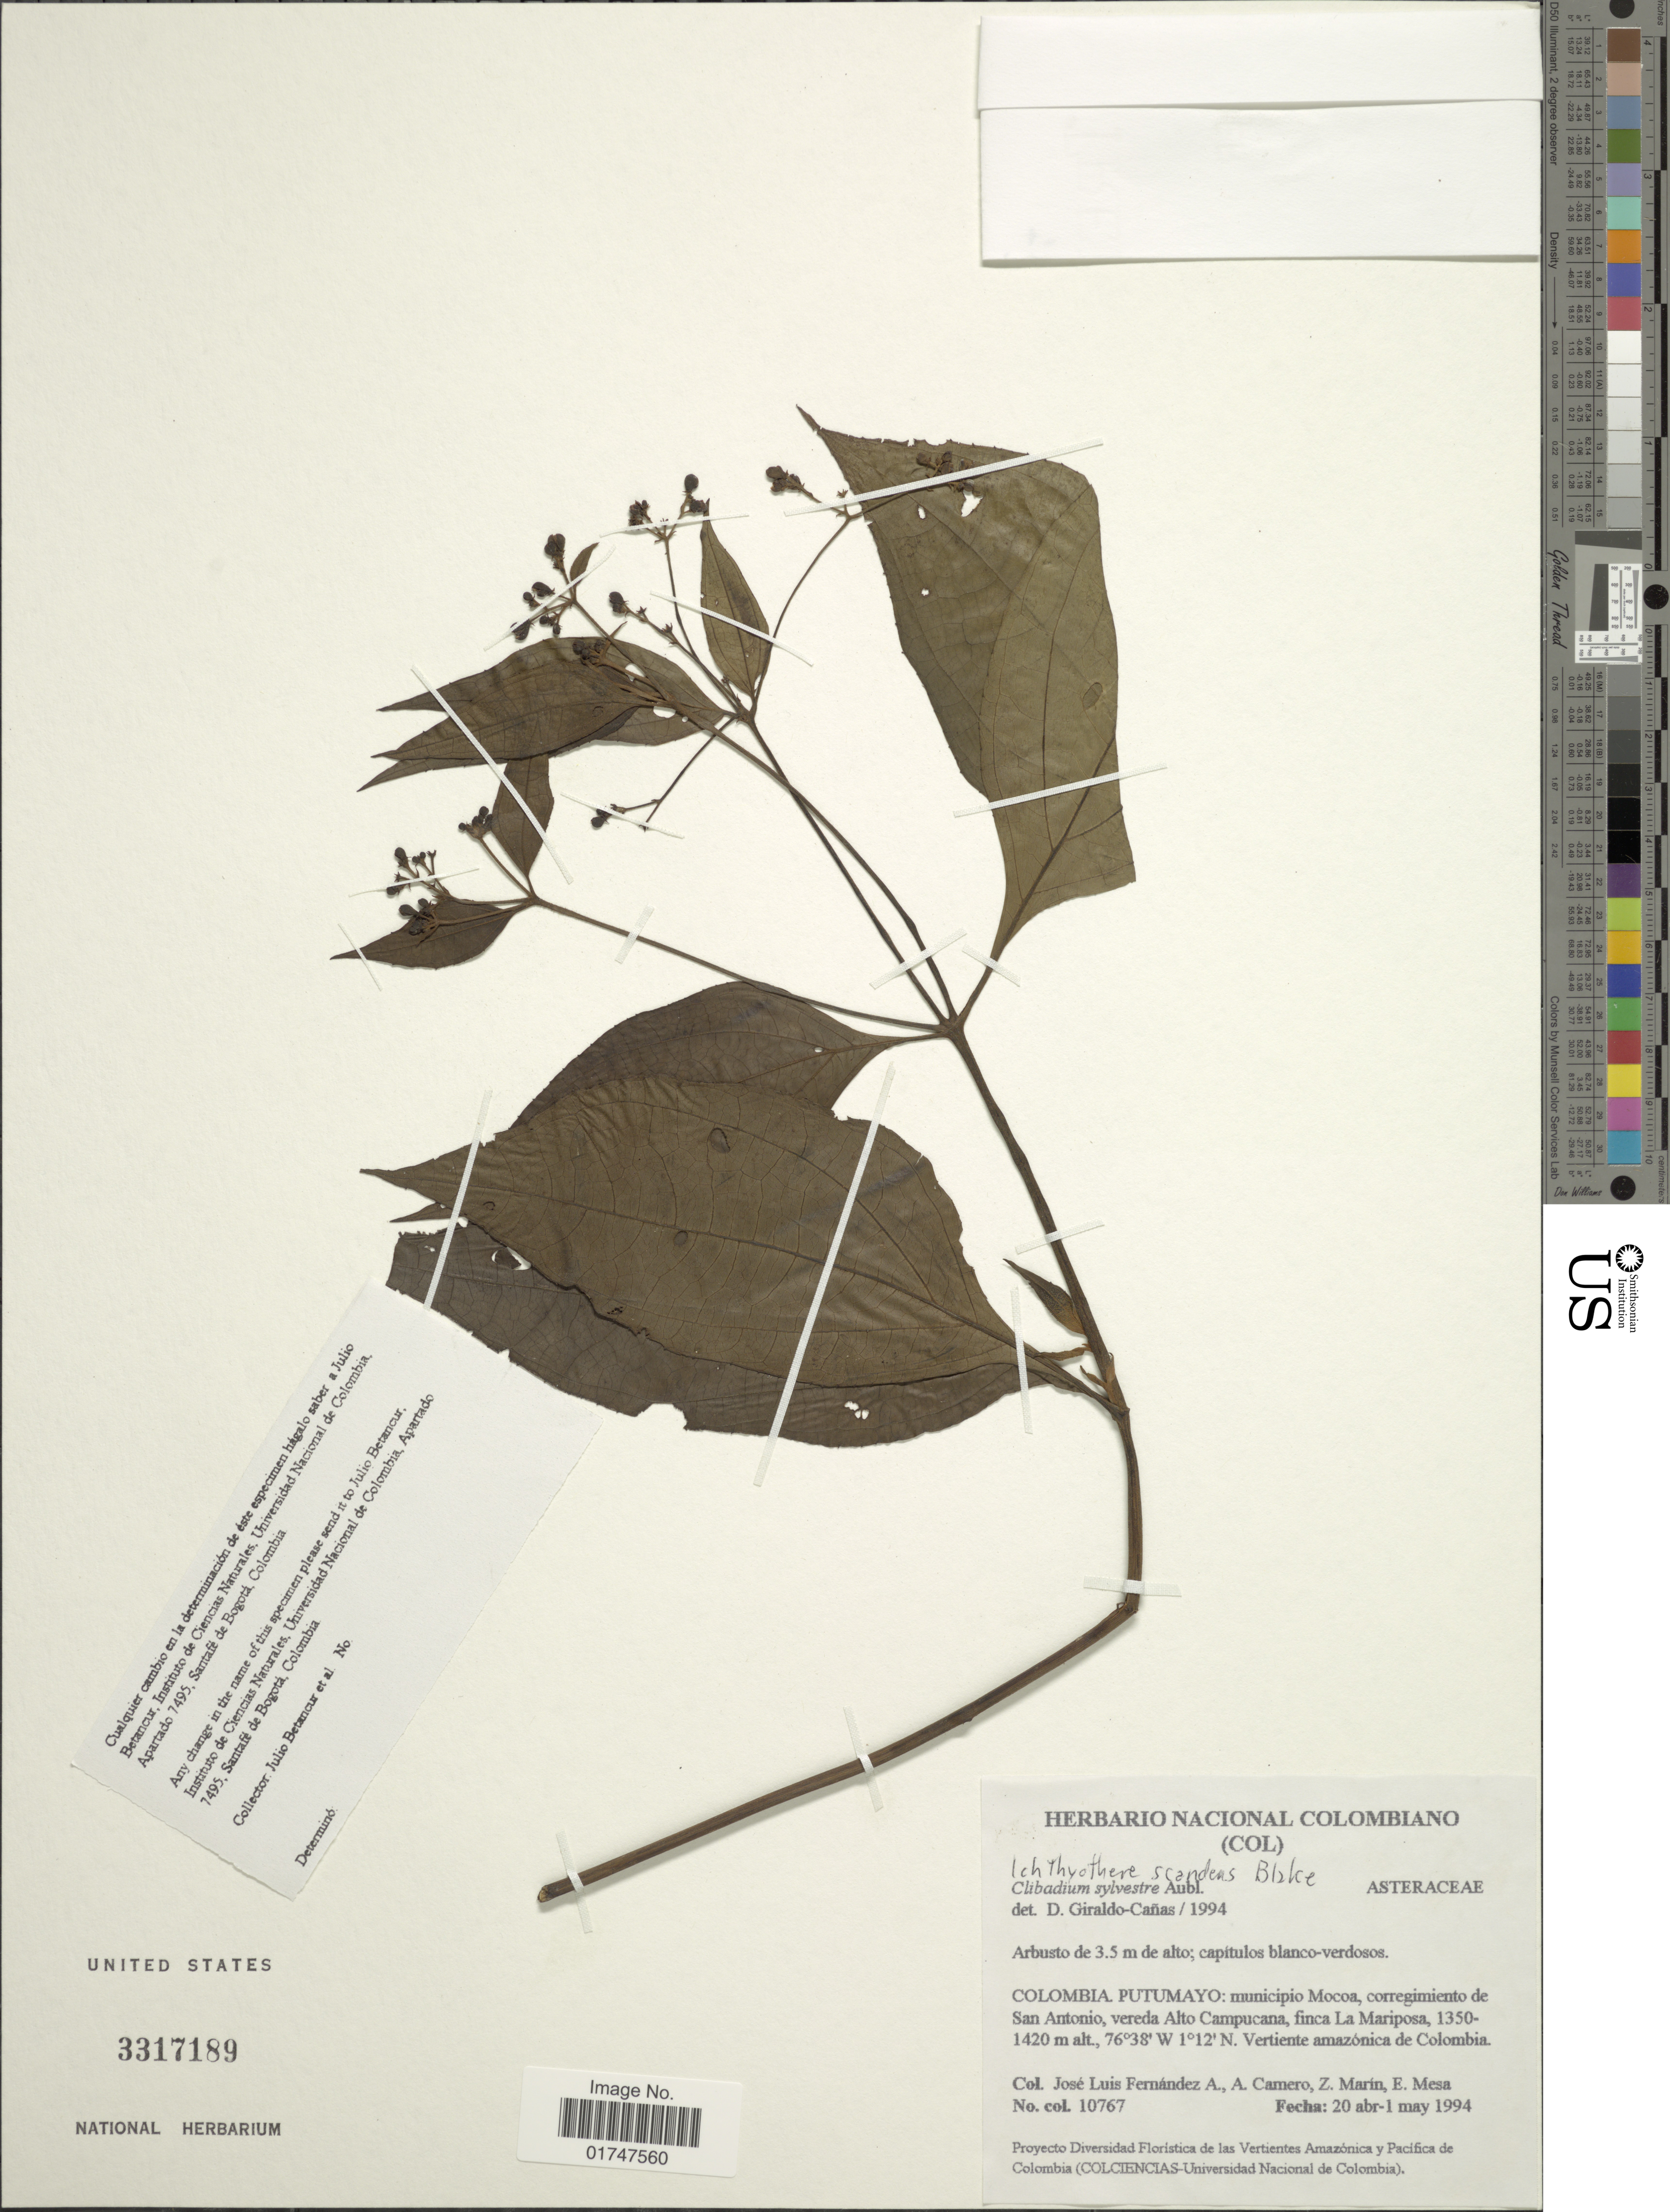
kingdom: Plantae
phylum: Tracheophyta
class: Magnoliopsida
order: Asterales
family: Asteraceae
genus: Ichthyothere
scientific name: Ichthyothere scandens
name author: S.F. Blake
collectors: J. L. Fernández-Alonso, A. A. Camero, Z. Marin & E. Mesa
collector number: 10767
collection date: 1994-04-20/1994-05-01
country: Colombia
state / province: Putumayo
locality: Colombia. Putumayo: municipio Mocoa, corregiimiento de San Antonio, vereda Alto Campucana, finca La Mariposa.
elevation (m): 1350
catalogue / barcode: US 3317189